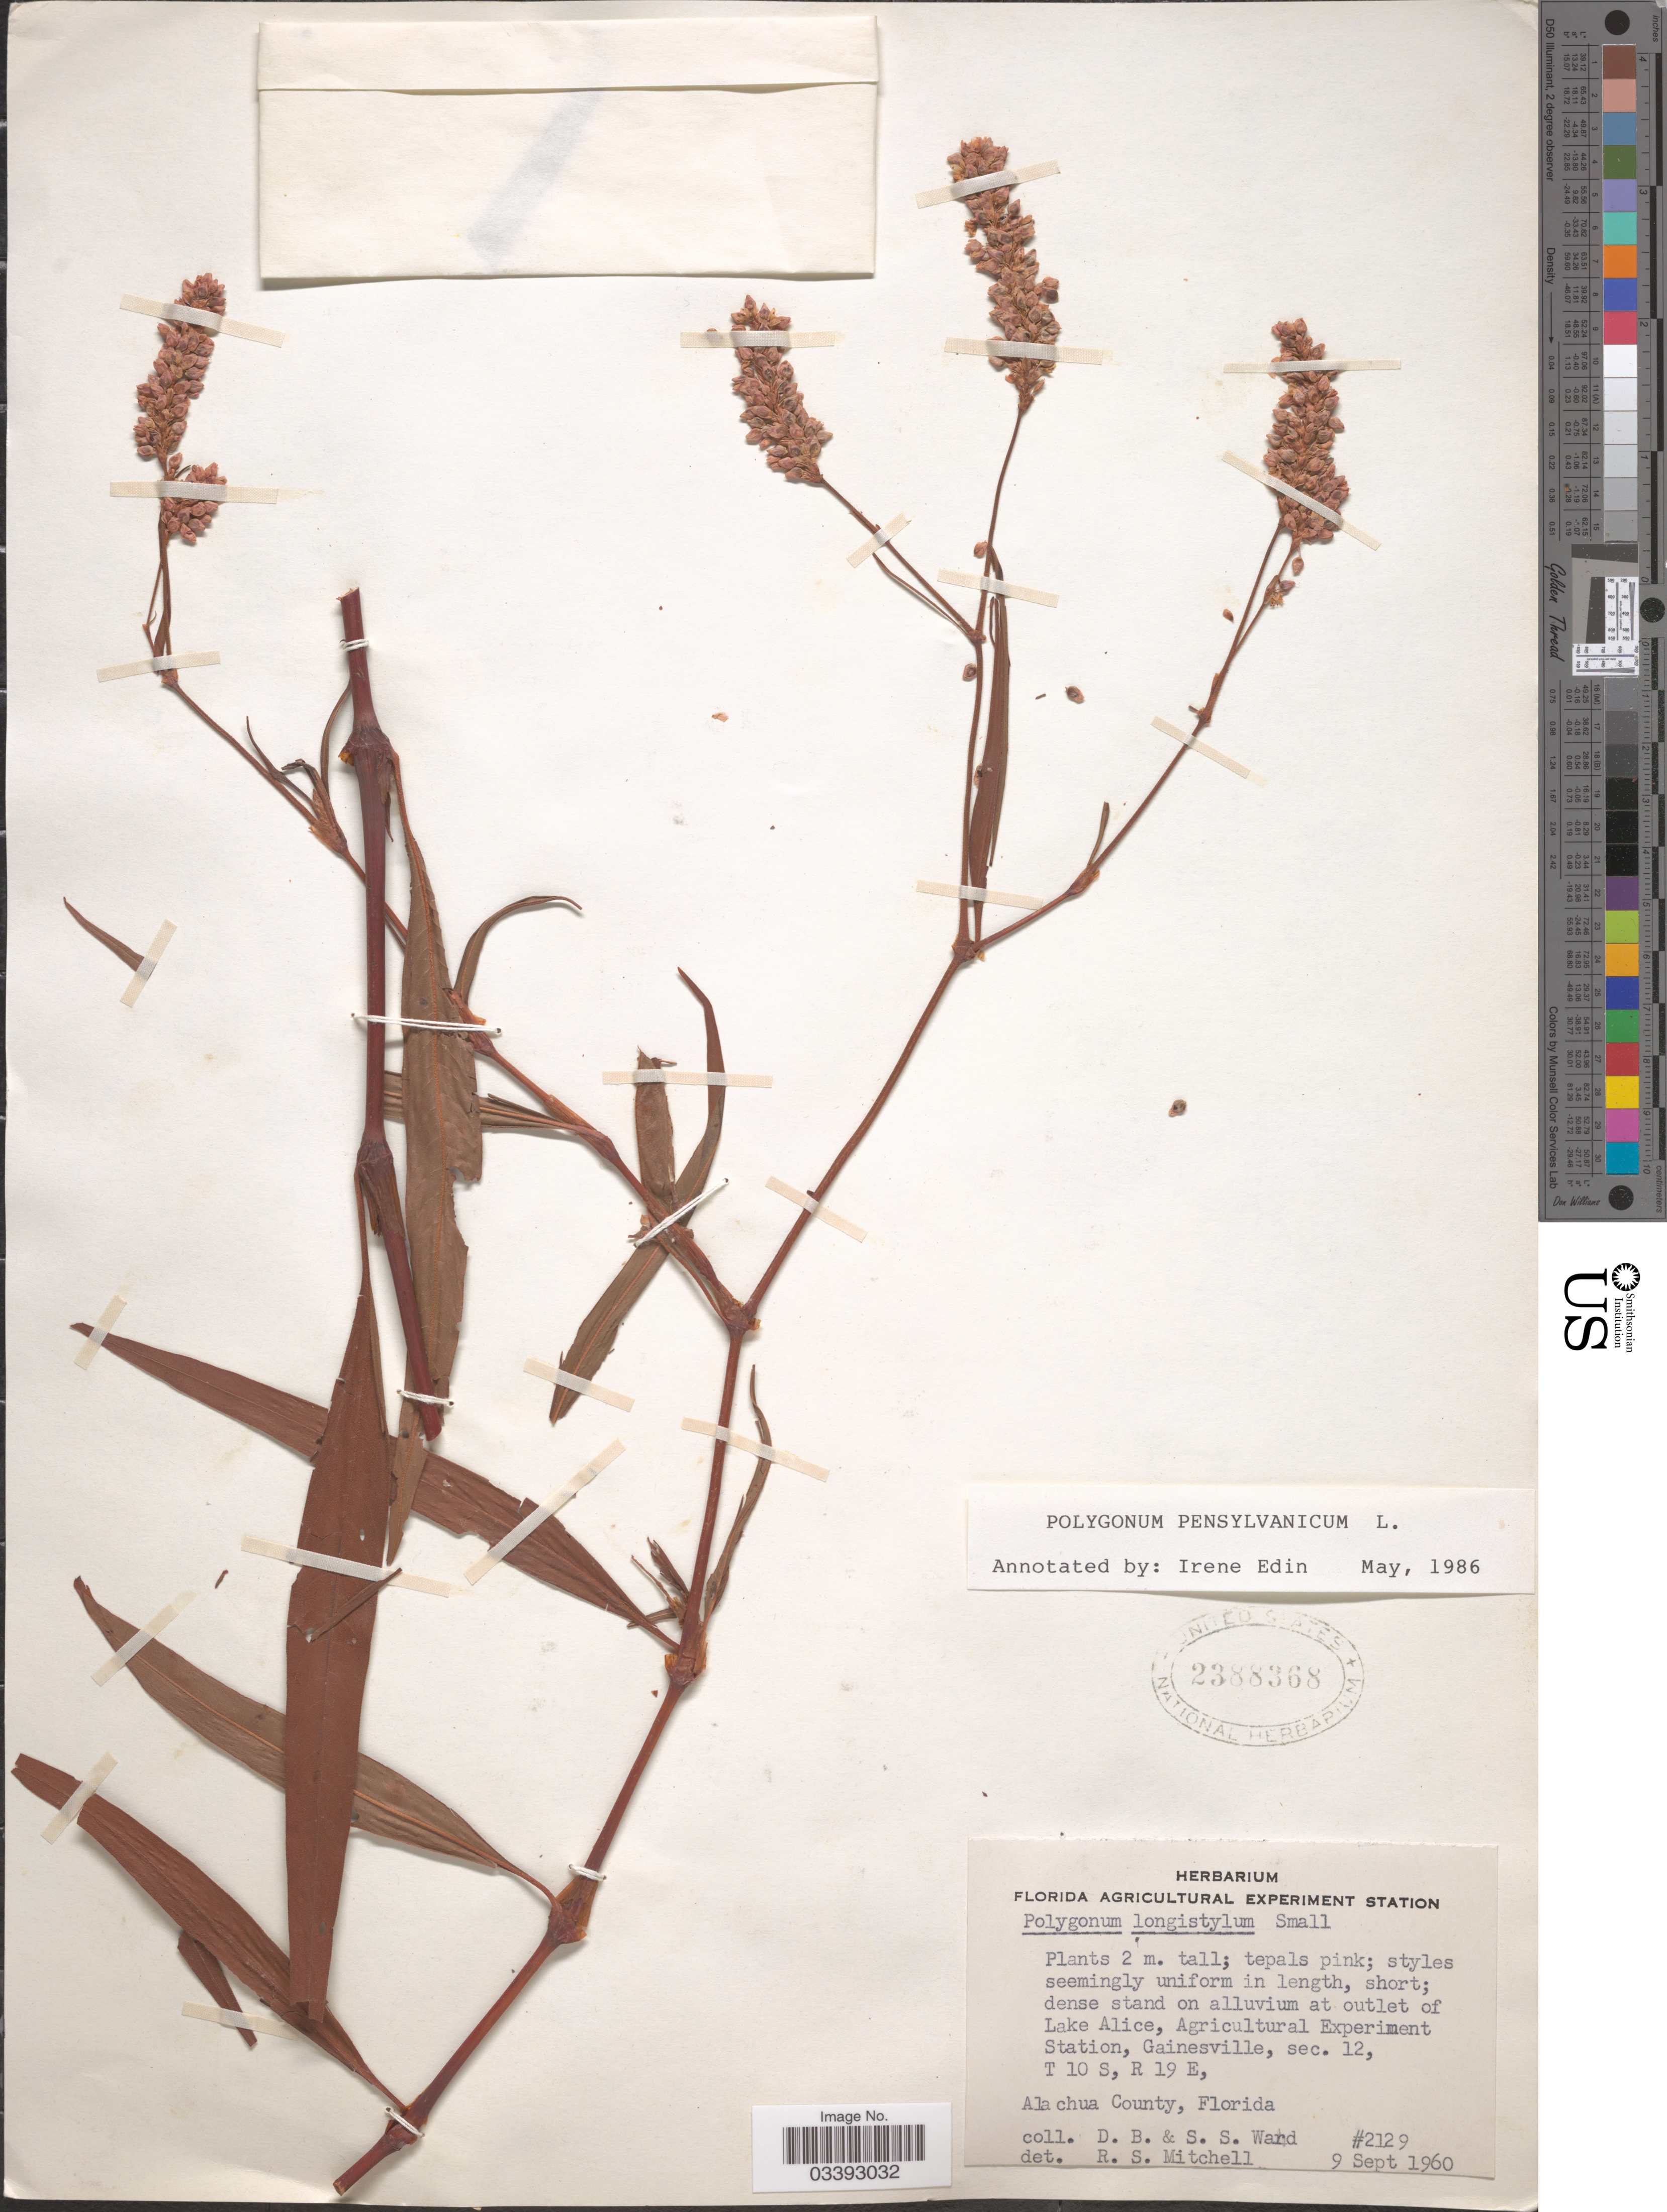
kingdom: Plantae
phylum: Tracheophyta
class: Magnoliopsida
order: Caryophyllales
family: Polygonaceae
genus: Persicaria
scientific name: Persicaria pensylvanica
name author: (L.) M. Gómez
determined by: Atha, D. E.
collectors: D. B. Ward & S. S. Ward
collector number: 2129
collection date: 1960-09-09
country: United States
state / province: Florida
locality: At outlet of Lake Alice, Agricultural Experiment Station, Gainesville, sec. 12, T 10 S, R 19 E, Alachua County.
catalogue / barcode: US 2388368